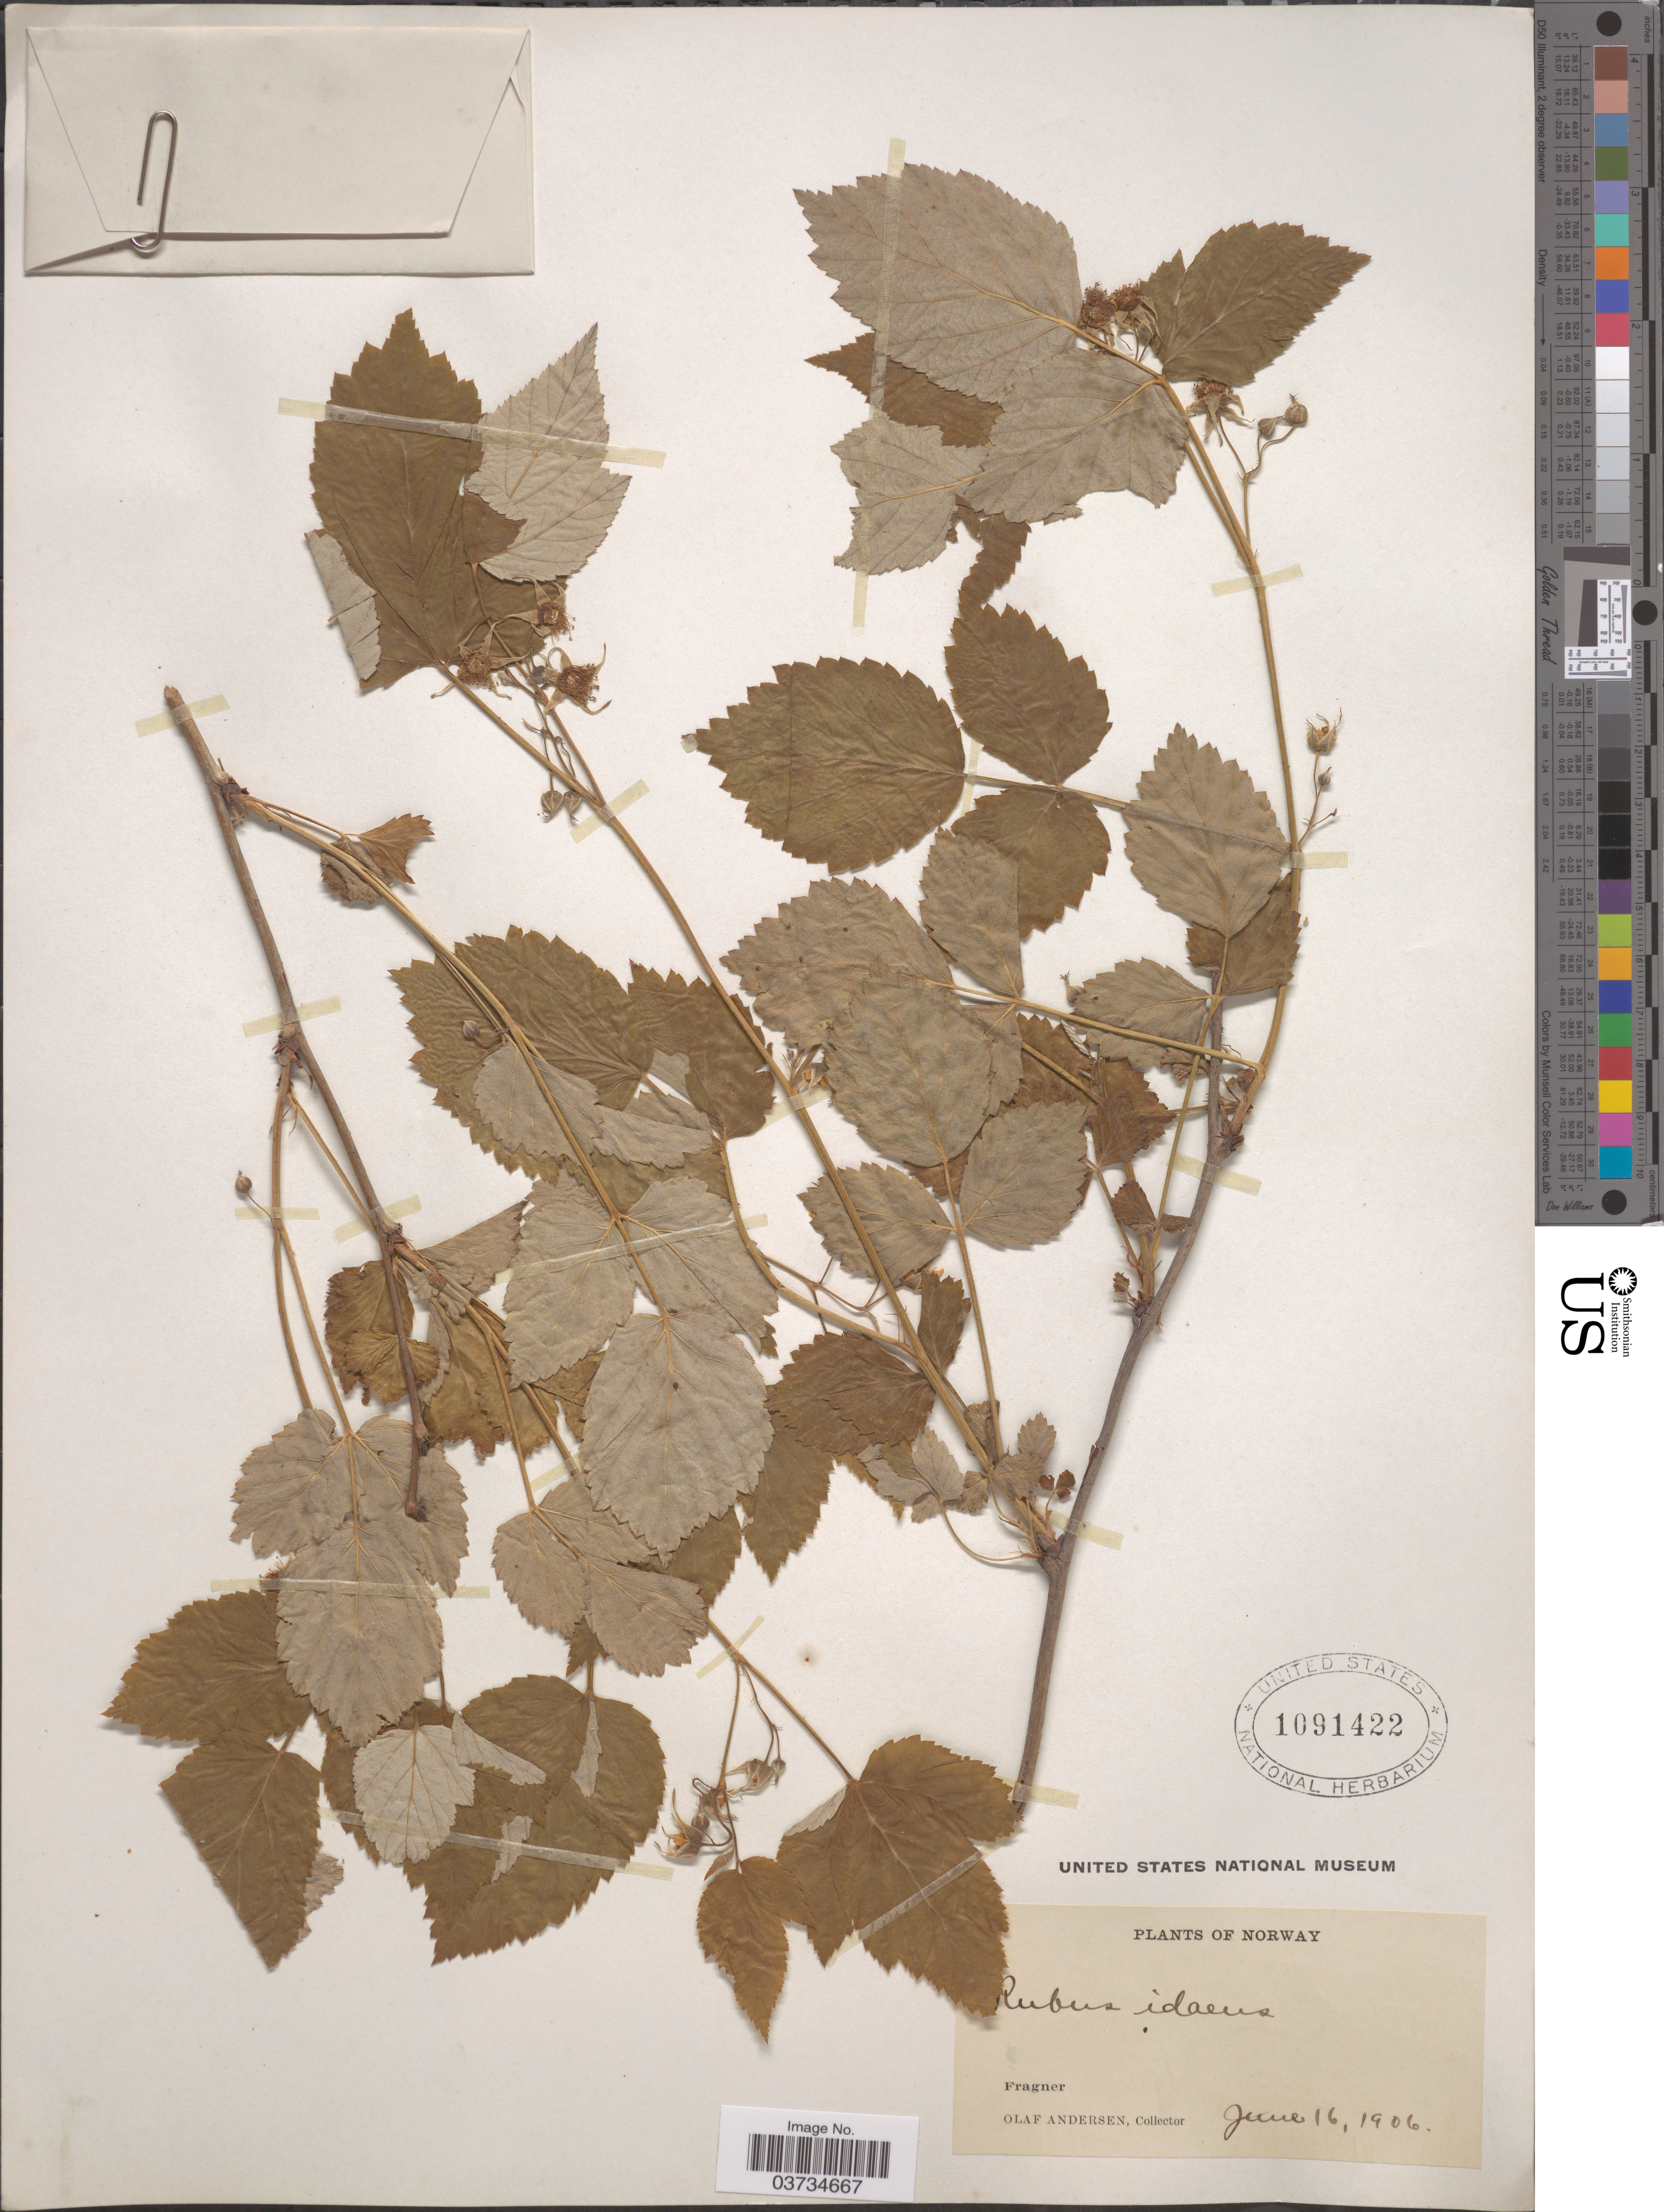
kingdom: Plantae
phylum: Tracheophyta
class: Magnoliopsida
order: Rosales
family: Rosaceae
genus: Rubus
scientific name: Rubus idaeus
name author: L.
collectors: O. Andersen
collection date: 1906-06-16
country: Norway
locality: Fragner.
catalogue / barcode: US 1091422